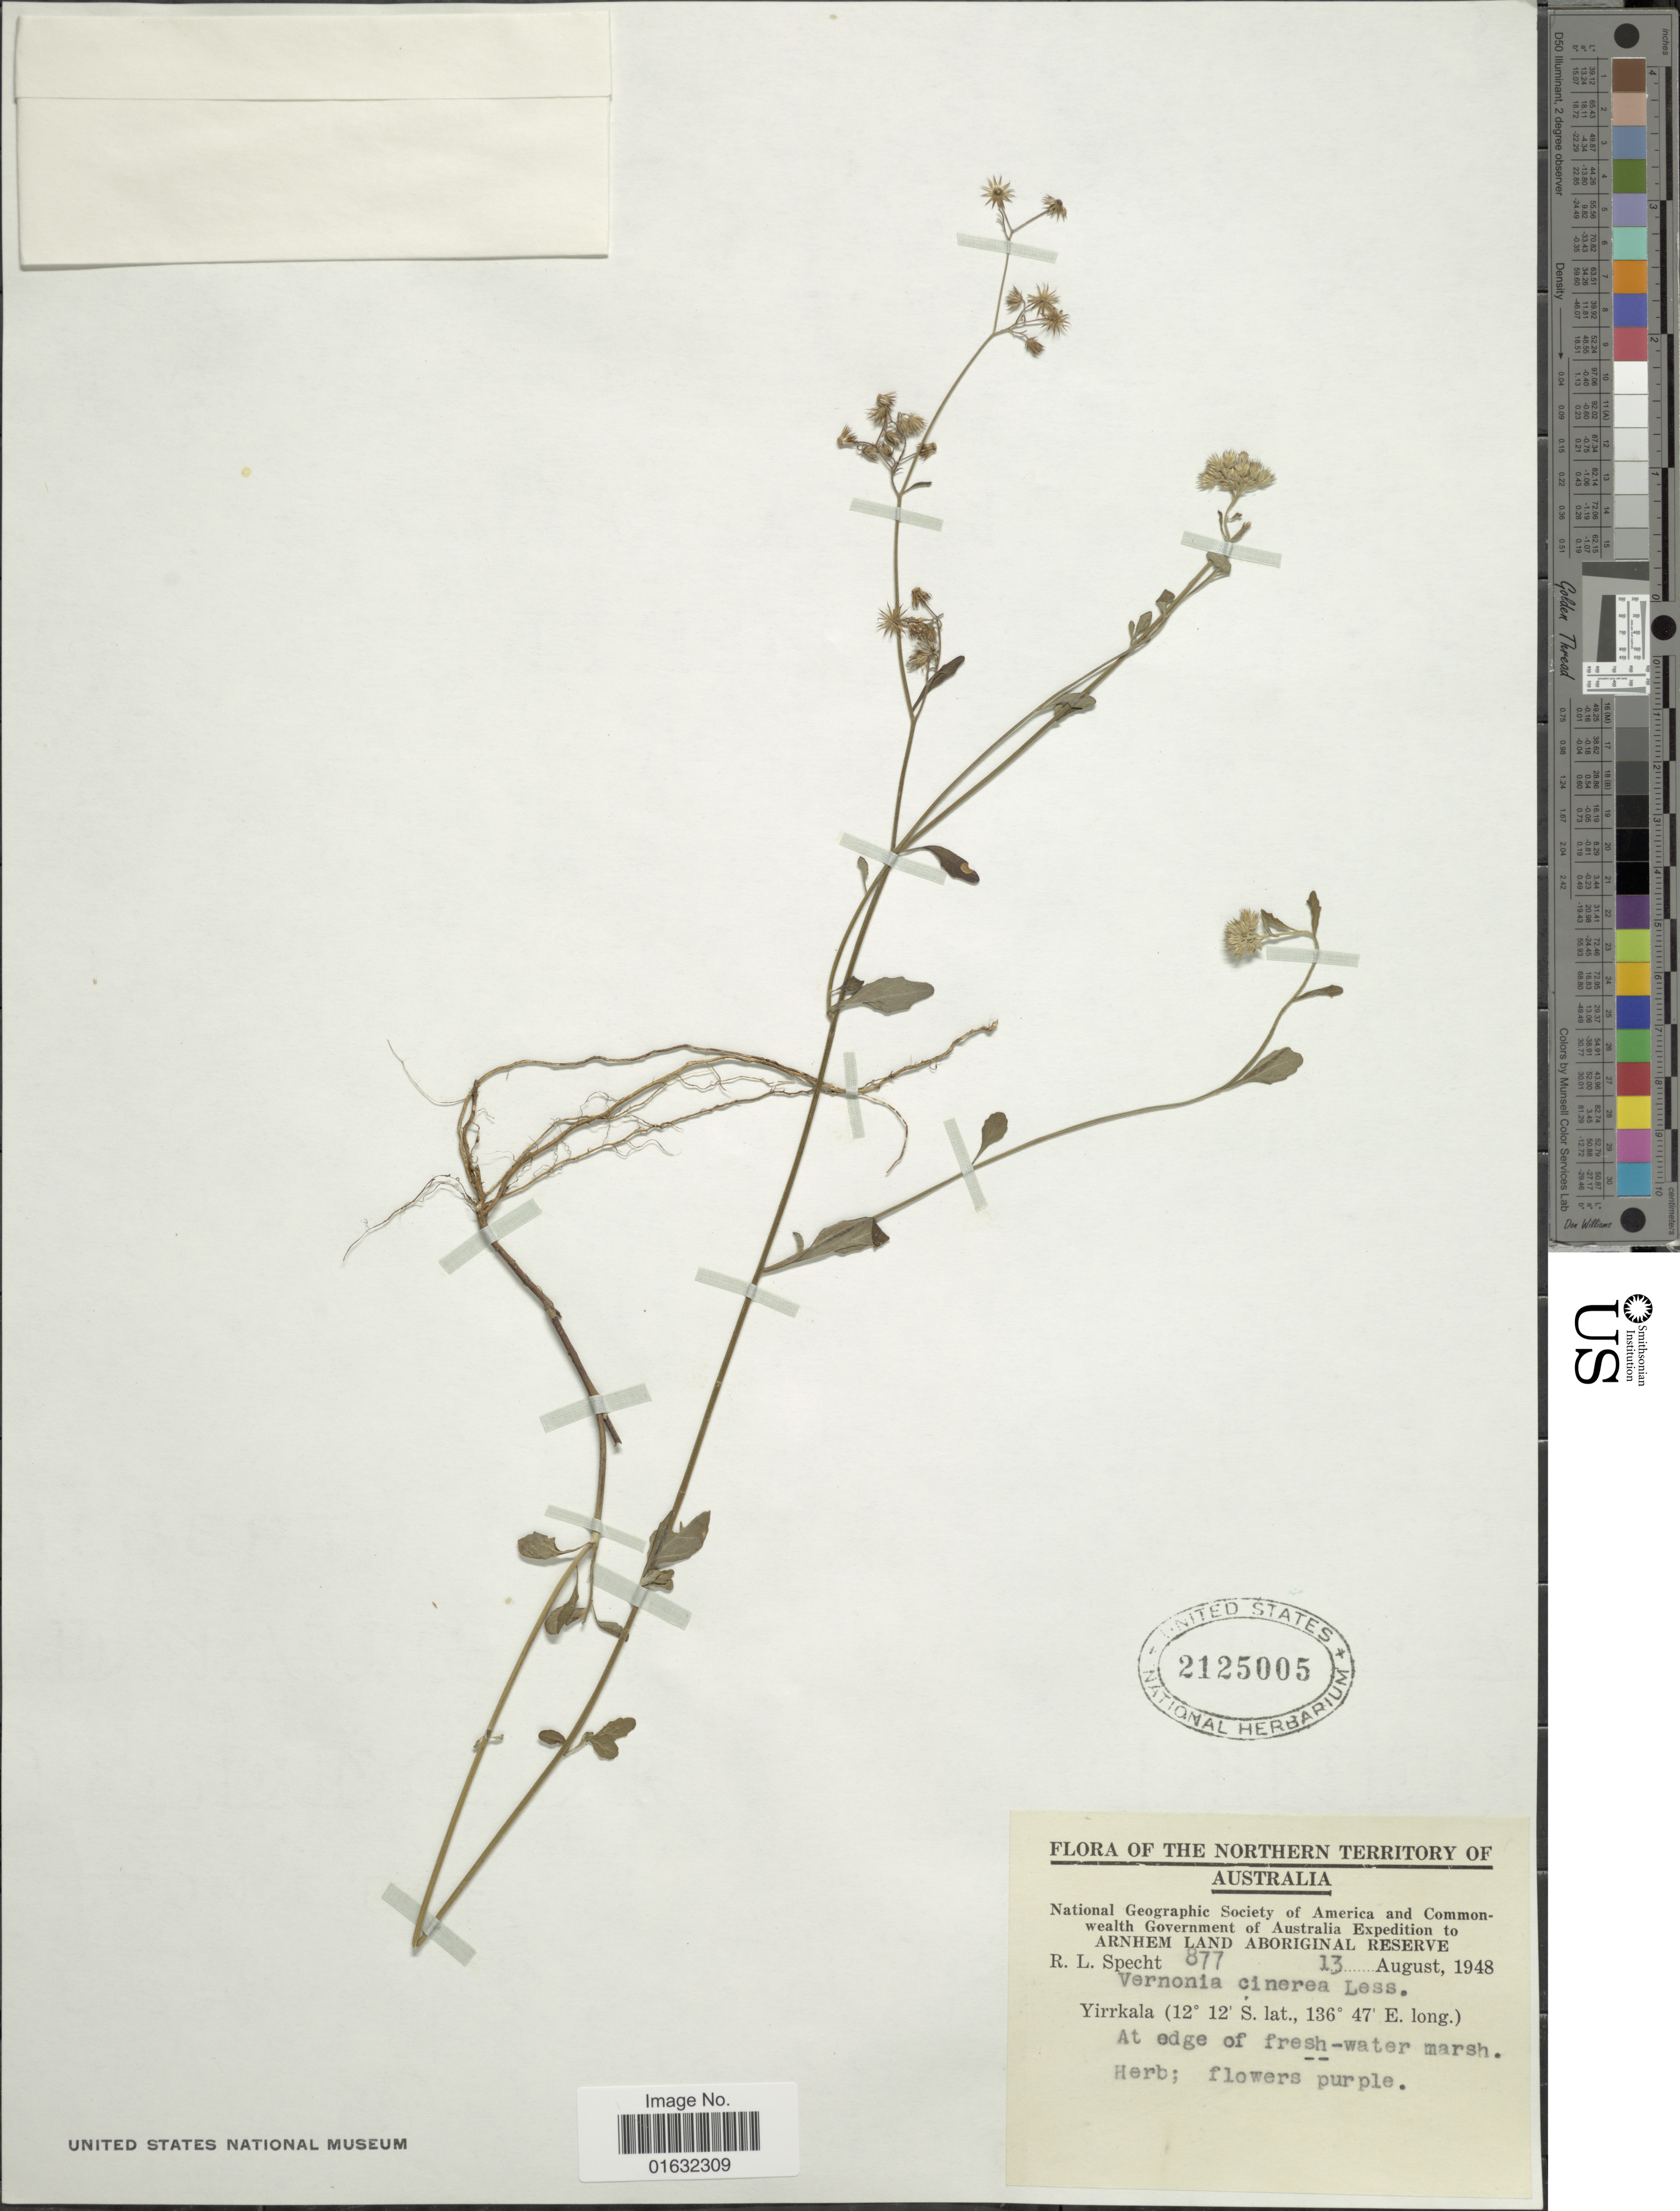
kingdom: Plantae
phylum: Tracheophyta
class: Magnoliopsida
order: Asterales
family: Asteraceae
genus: Cyanthillium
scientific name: Cyanthillium cinereum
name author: (L.) H. Rob.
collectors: R. L. Specht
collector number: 877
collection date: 1948-08-13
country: Australia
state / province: Northern Territory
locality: Arnheim Land Aboriginal Reserve, Yirrkala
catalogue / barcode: US 2125005